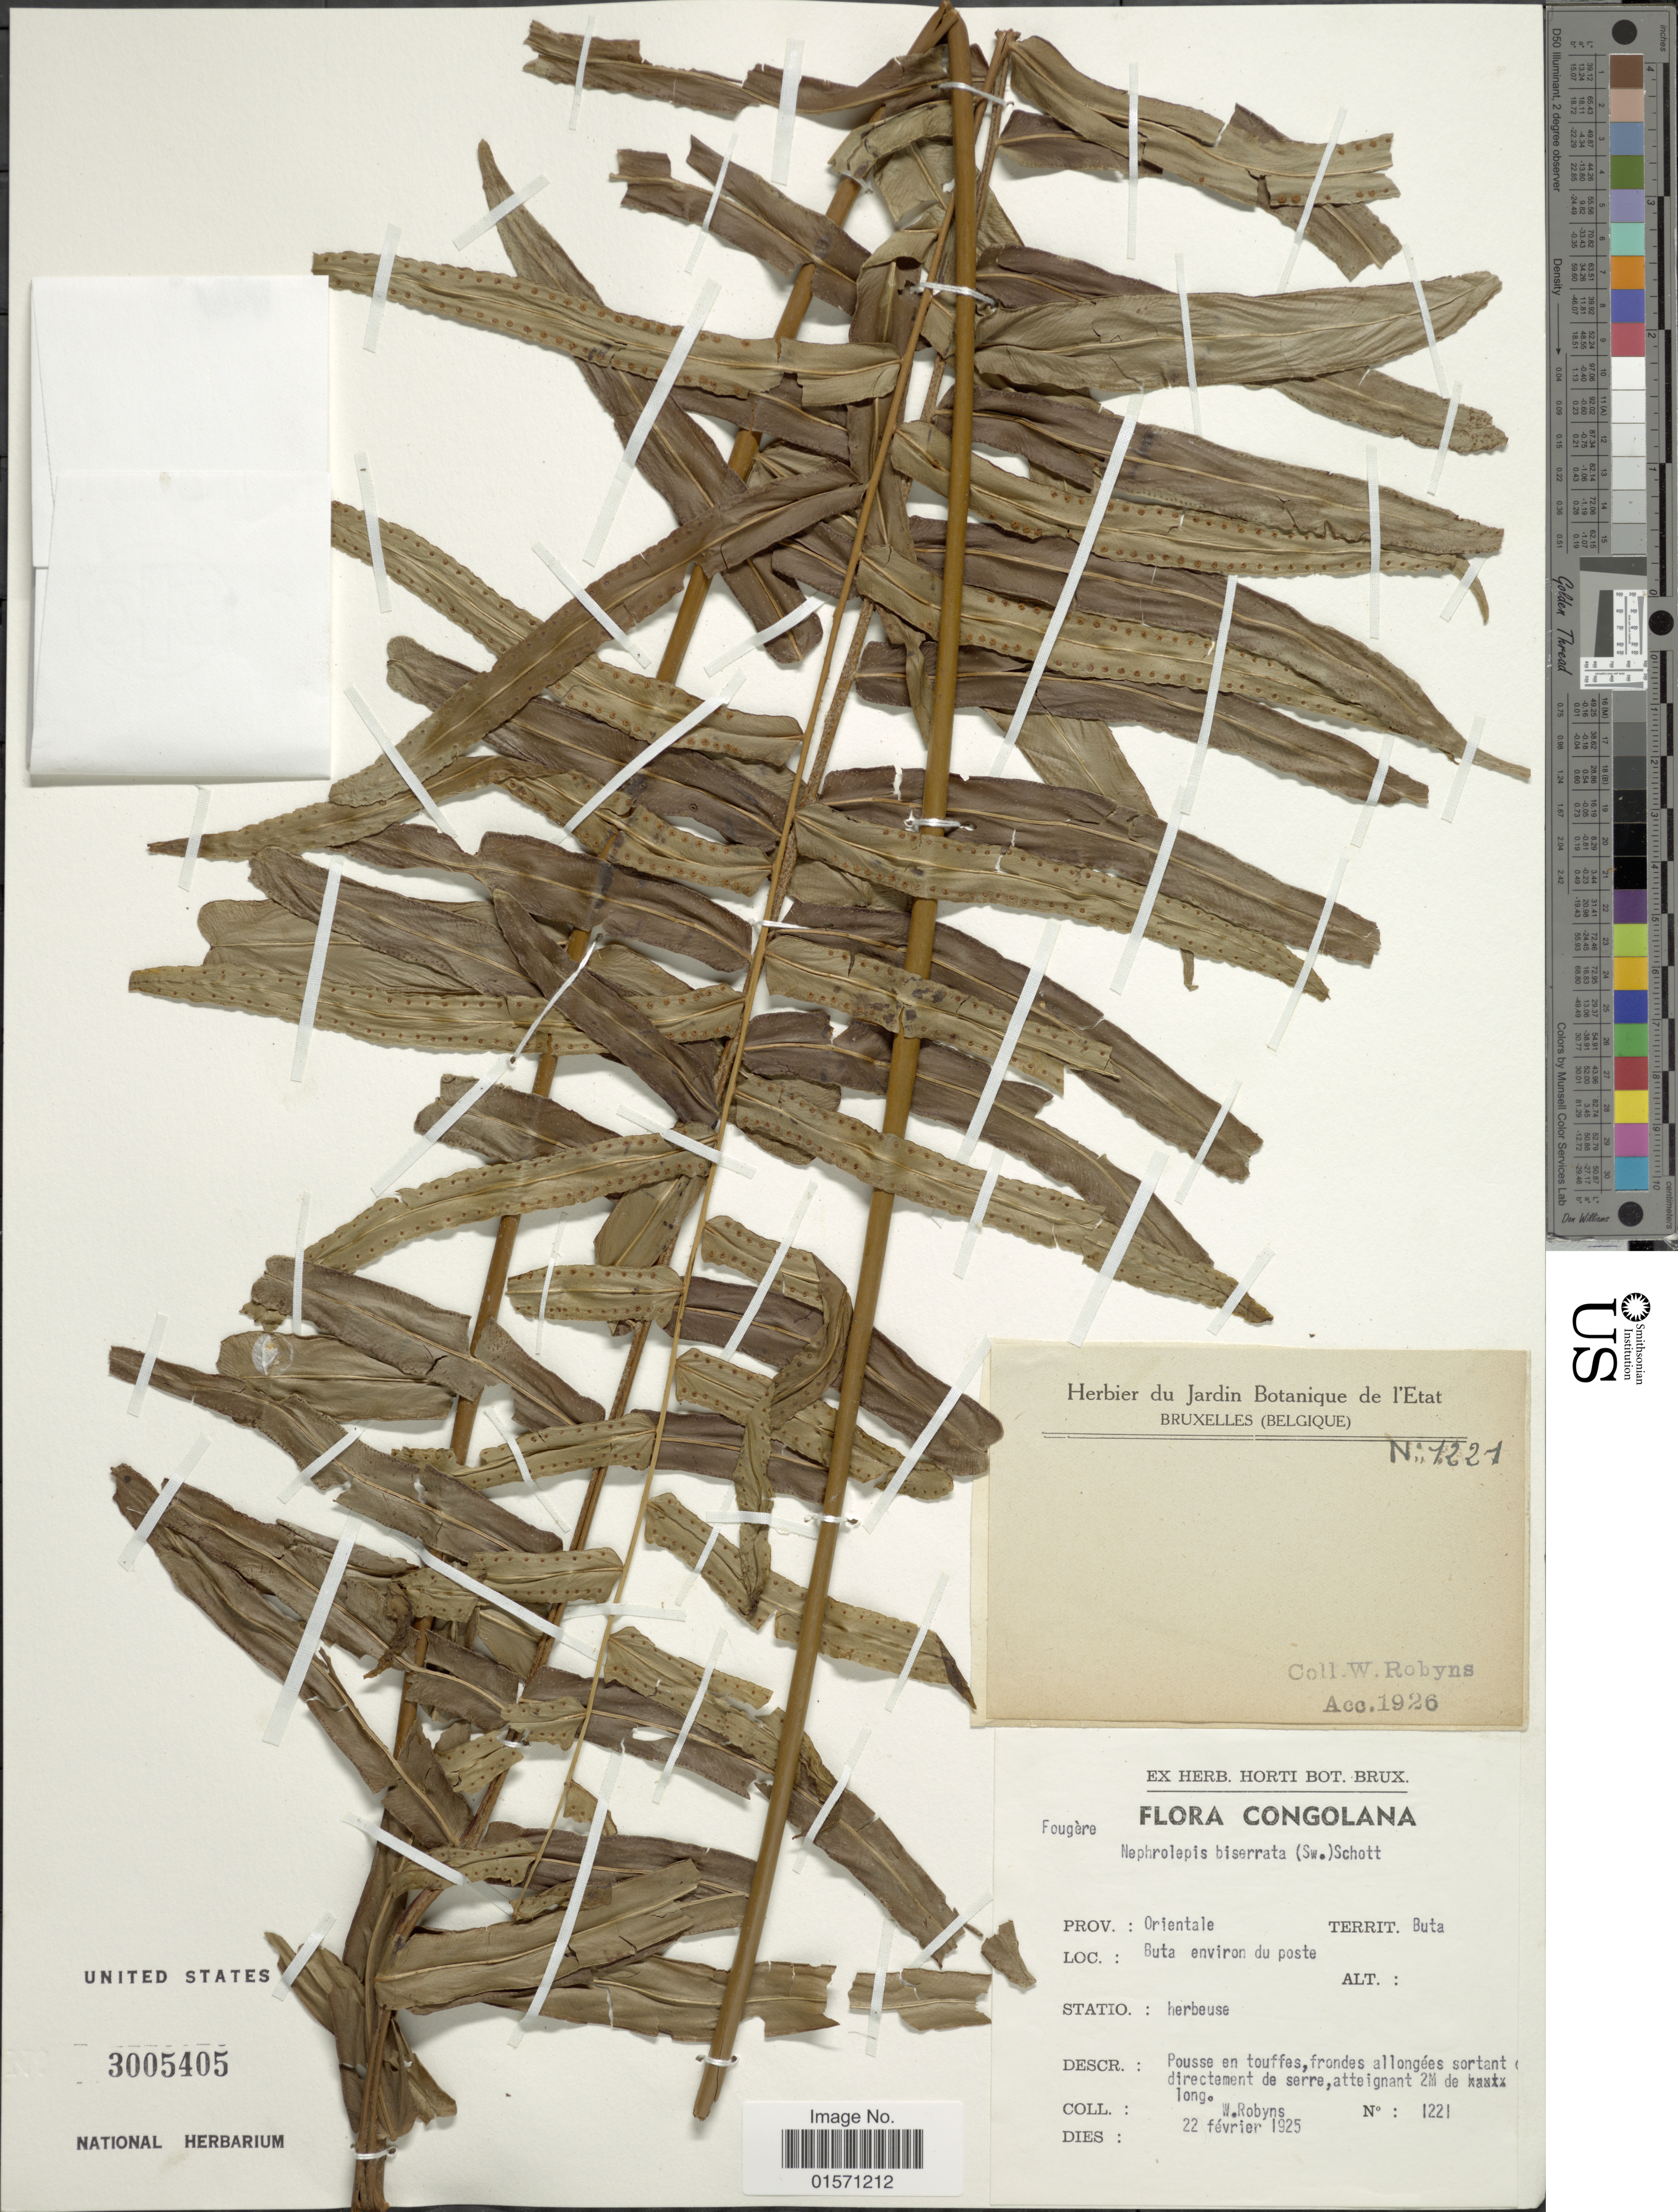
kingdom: Plantae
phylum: Tracheophyta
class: Polypodiopsida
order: Polypodiales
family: Nephrolepidaceae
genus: Nephrolepis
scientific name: Nephrolepis biserrata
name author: (Sw.) Schott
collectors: W. Robyns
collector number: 1221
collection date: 1925-02-22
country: Congo, Democratic Republic of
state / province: Bas-Uele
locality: Congolana. Prov.: Orientale. Territ. Buta. Loc. Buta environ du poste. Statio.: herbeuse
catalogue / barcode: US 3005405